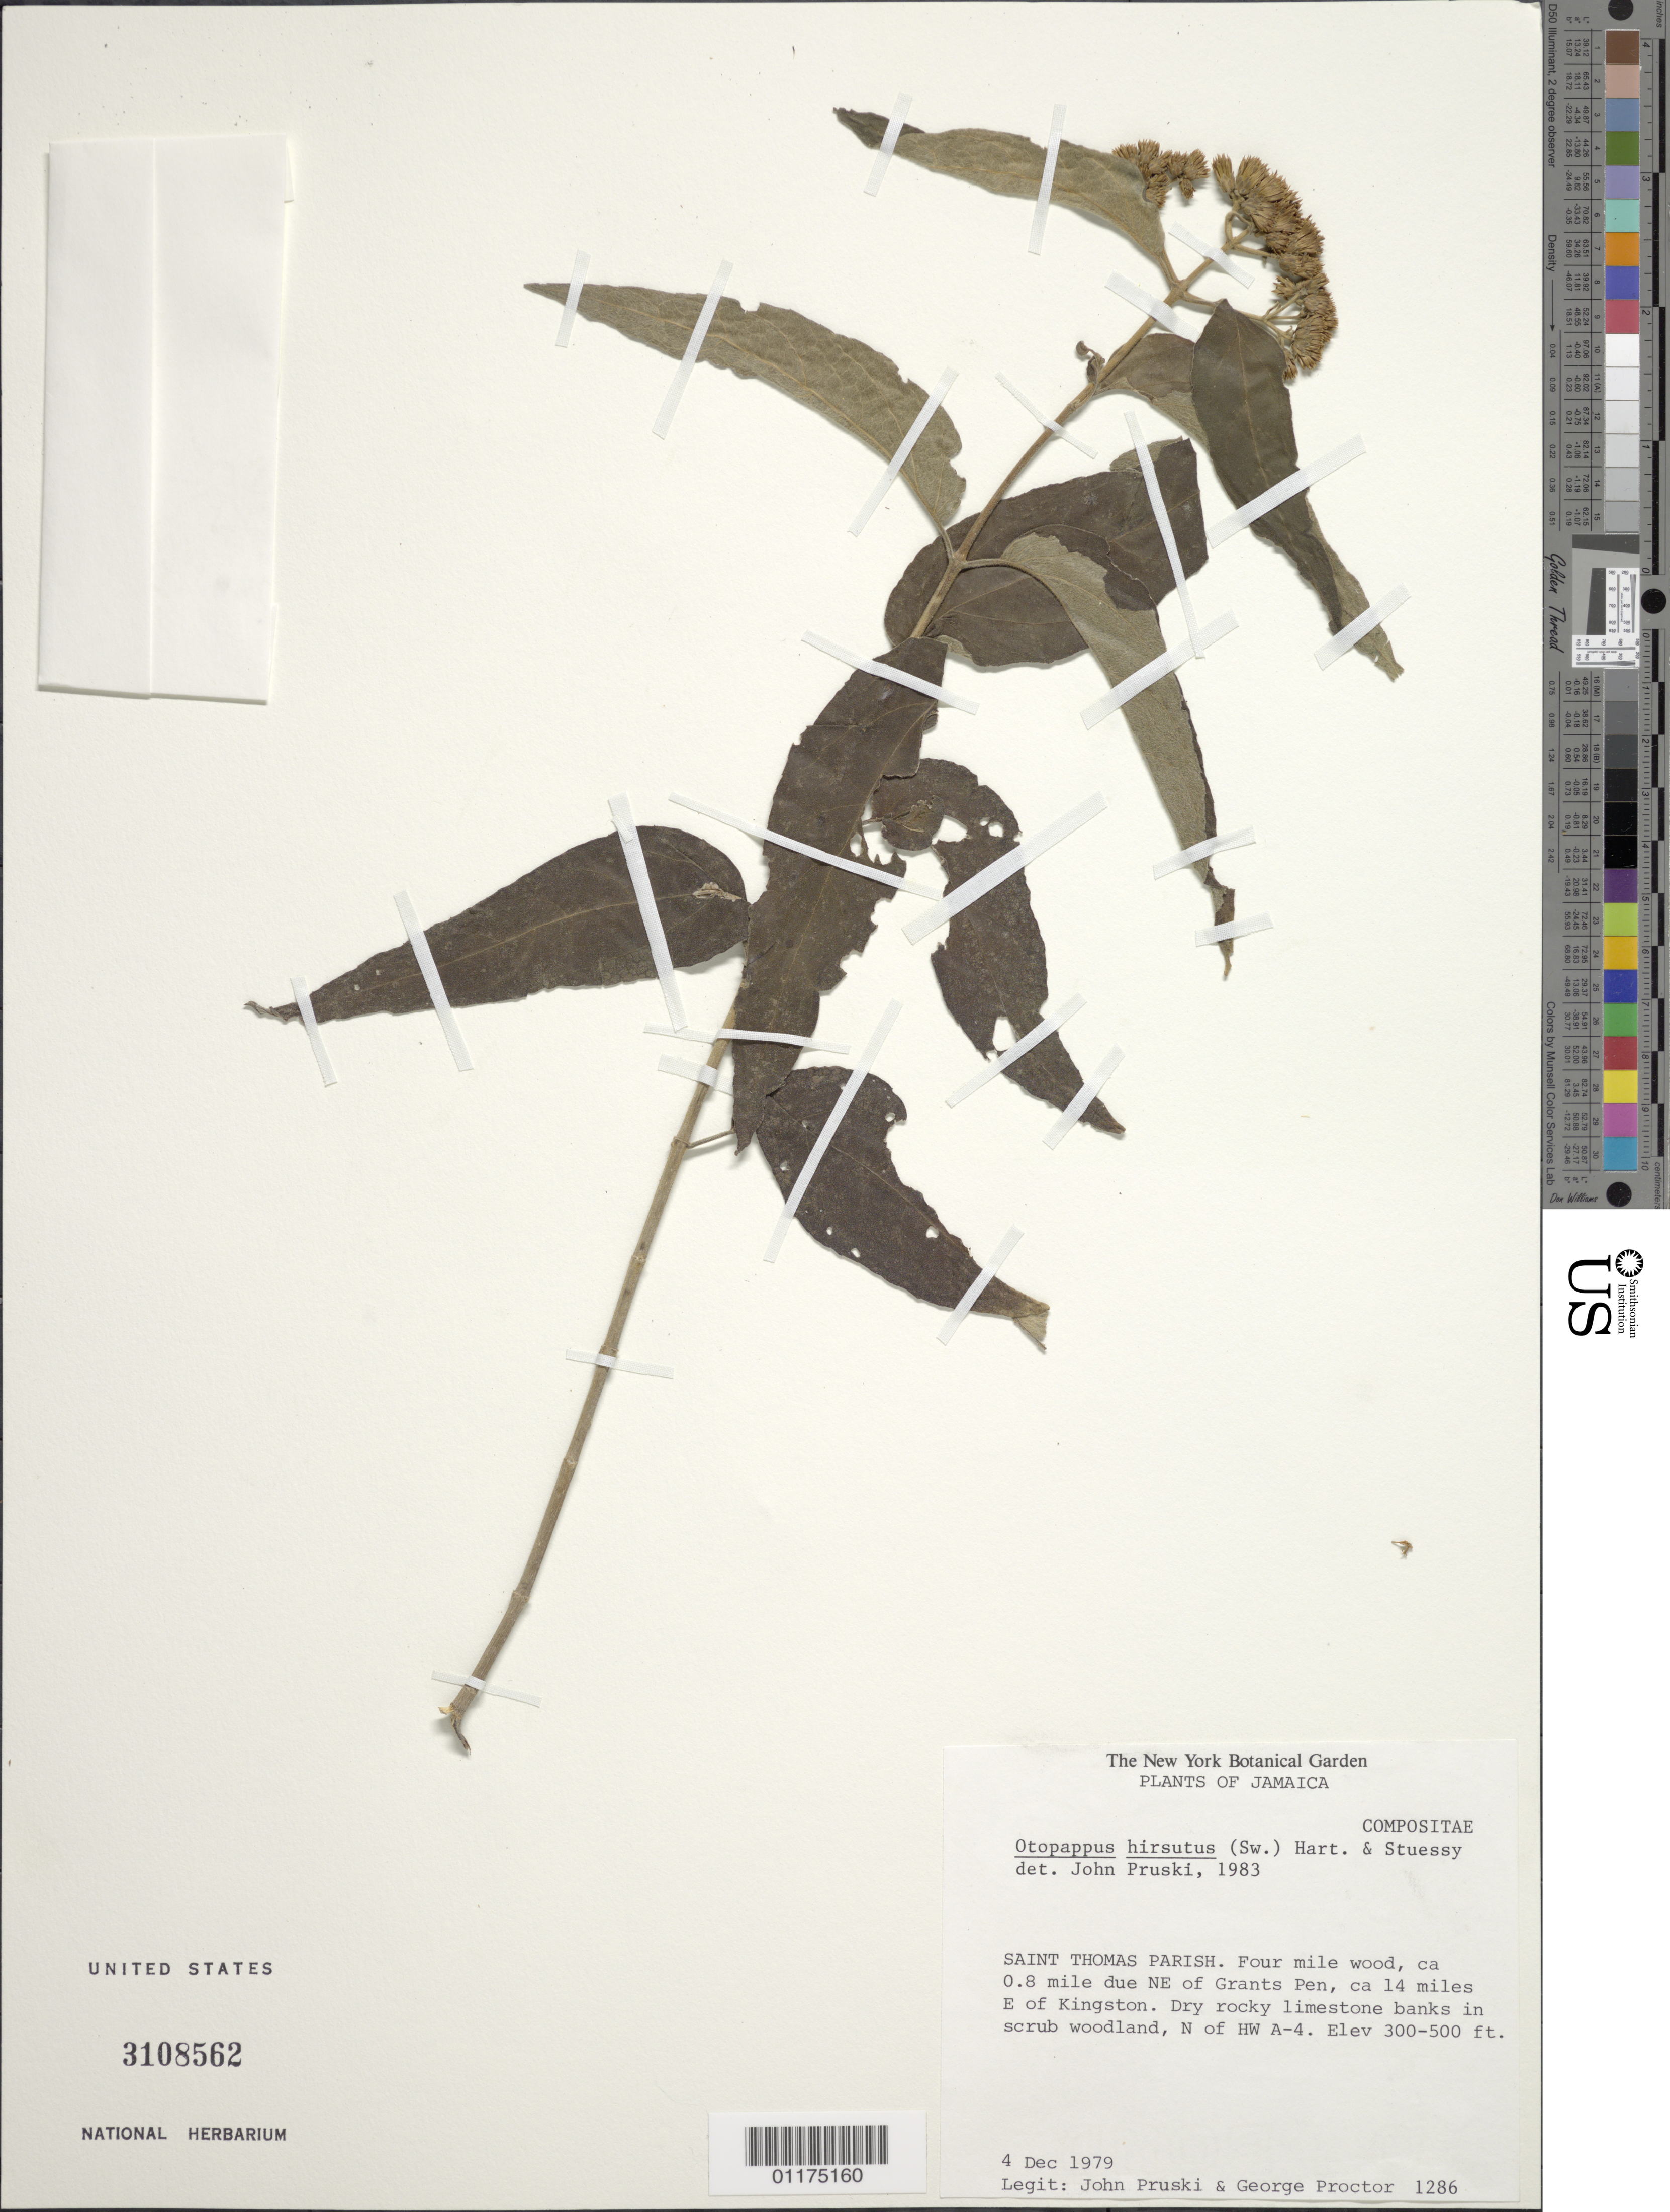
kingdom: Plantae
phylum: Tracheophyta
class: Magnoliopsida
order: Asterales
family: Asteraceae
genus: Otopappus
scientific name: Otopappus hirsutus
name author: (Sw.) R.L. Hartm. & Stuessy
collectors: J. F. Pruski & G. R. Proctor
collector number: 1286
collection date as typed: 04 Dec 1979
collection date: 1979-12-04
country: Jamaica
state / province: Saint Thomas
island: Jamaica I.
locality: Four miles wood, ca 0.8 mile due NE of Grants Pen, ca 14 miles E of Kingston, Dry rocky limestone banks in scrub woodland, N of HW A-4.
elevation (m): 91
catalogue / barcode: US 3108562